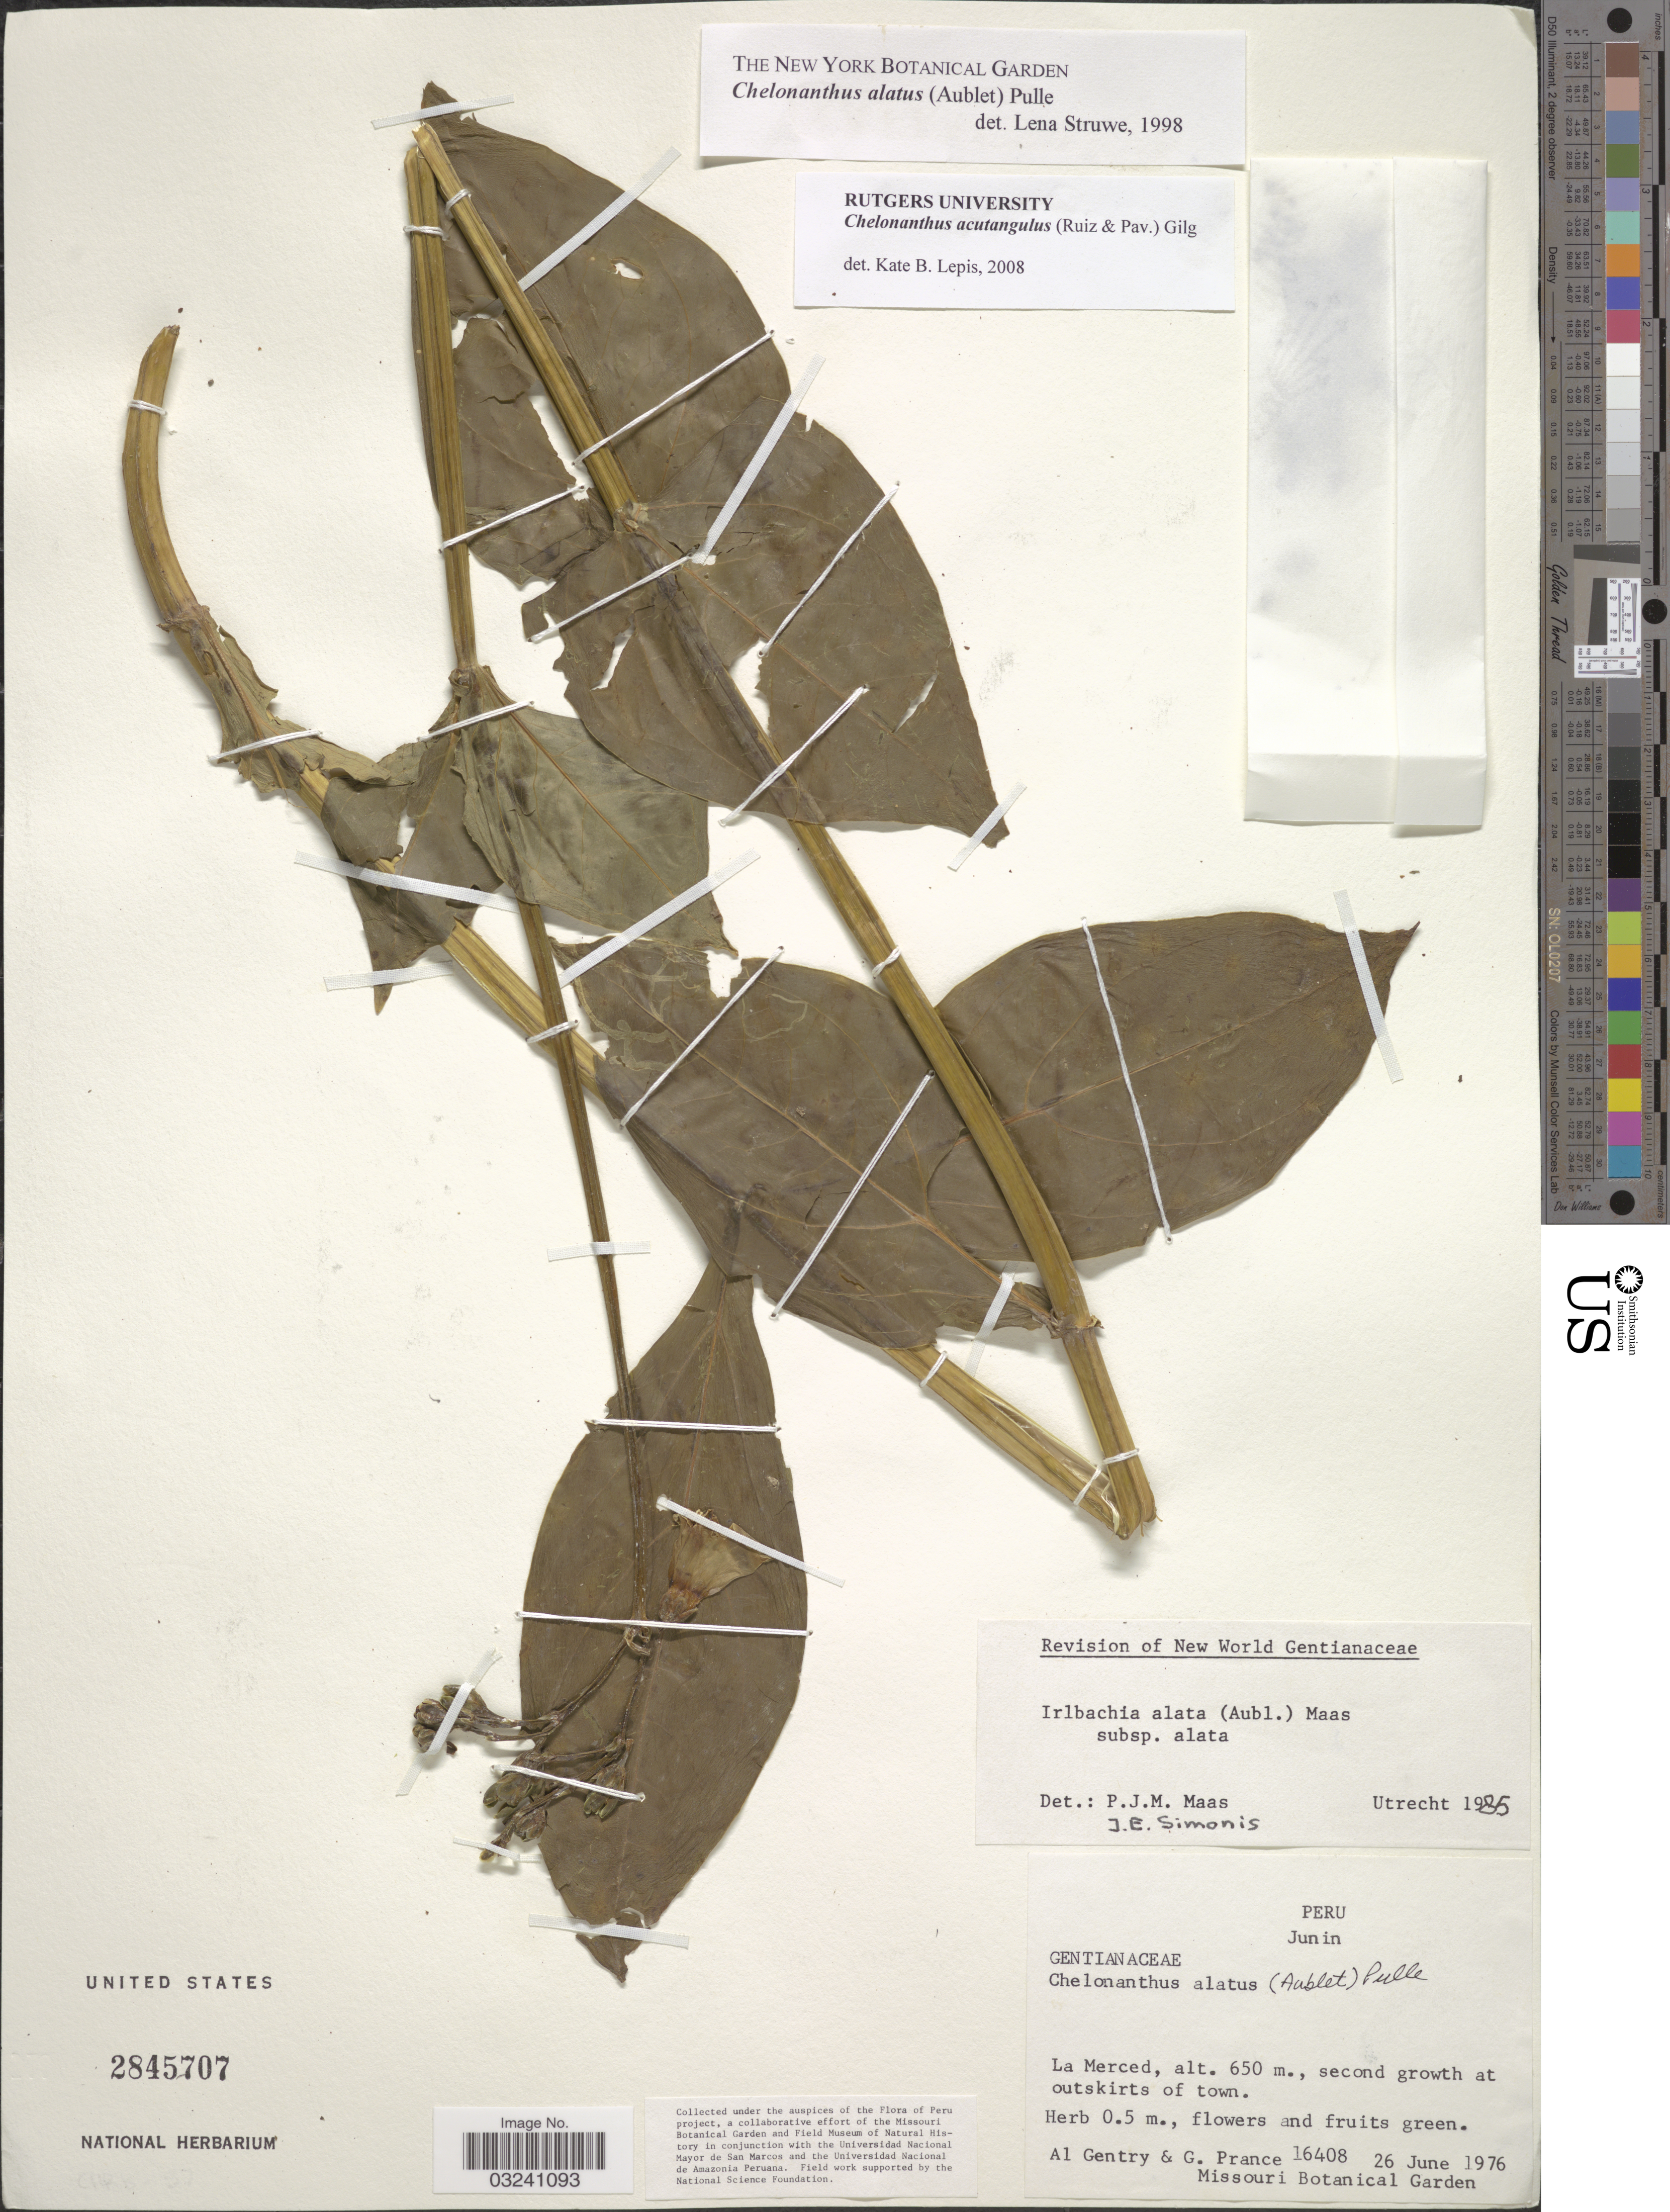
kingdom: Plantae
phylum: Tracheophyta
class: Magnoliopsida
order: Gentianales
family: Gentianaceae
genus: Chelonanthus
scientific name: Chelonanthus acutangulus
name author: (Ruiz & Pav.) Gilg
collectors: A. H. Gentry & G. T. Prance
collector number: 16408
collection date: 1976-06-26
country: Peru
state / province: Junín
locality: La Merced.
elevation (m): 650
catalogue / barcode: US 2845707